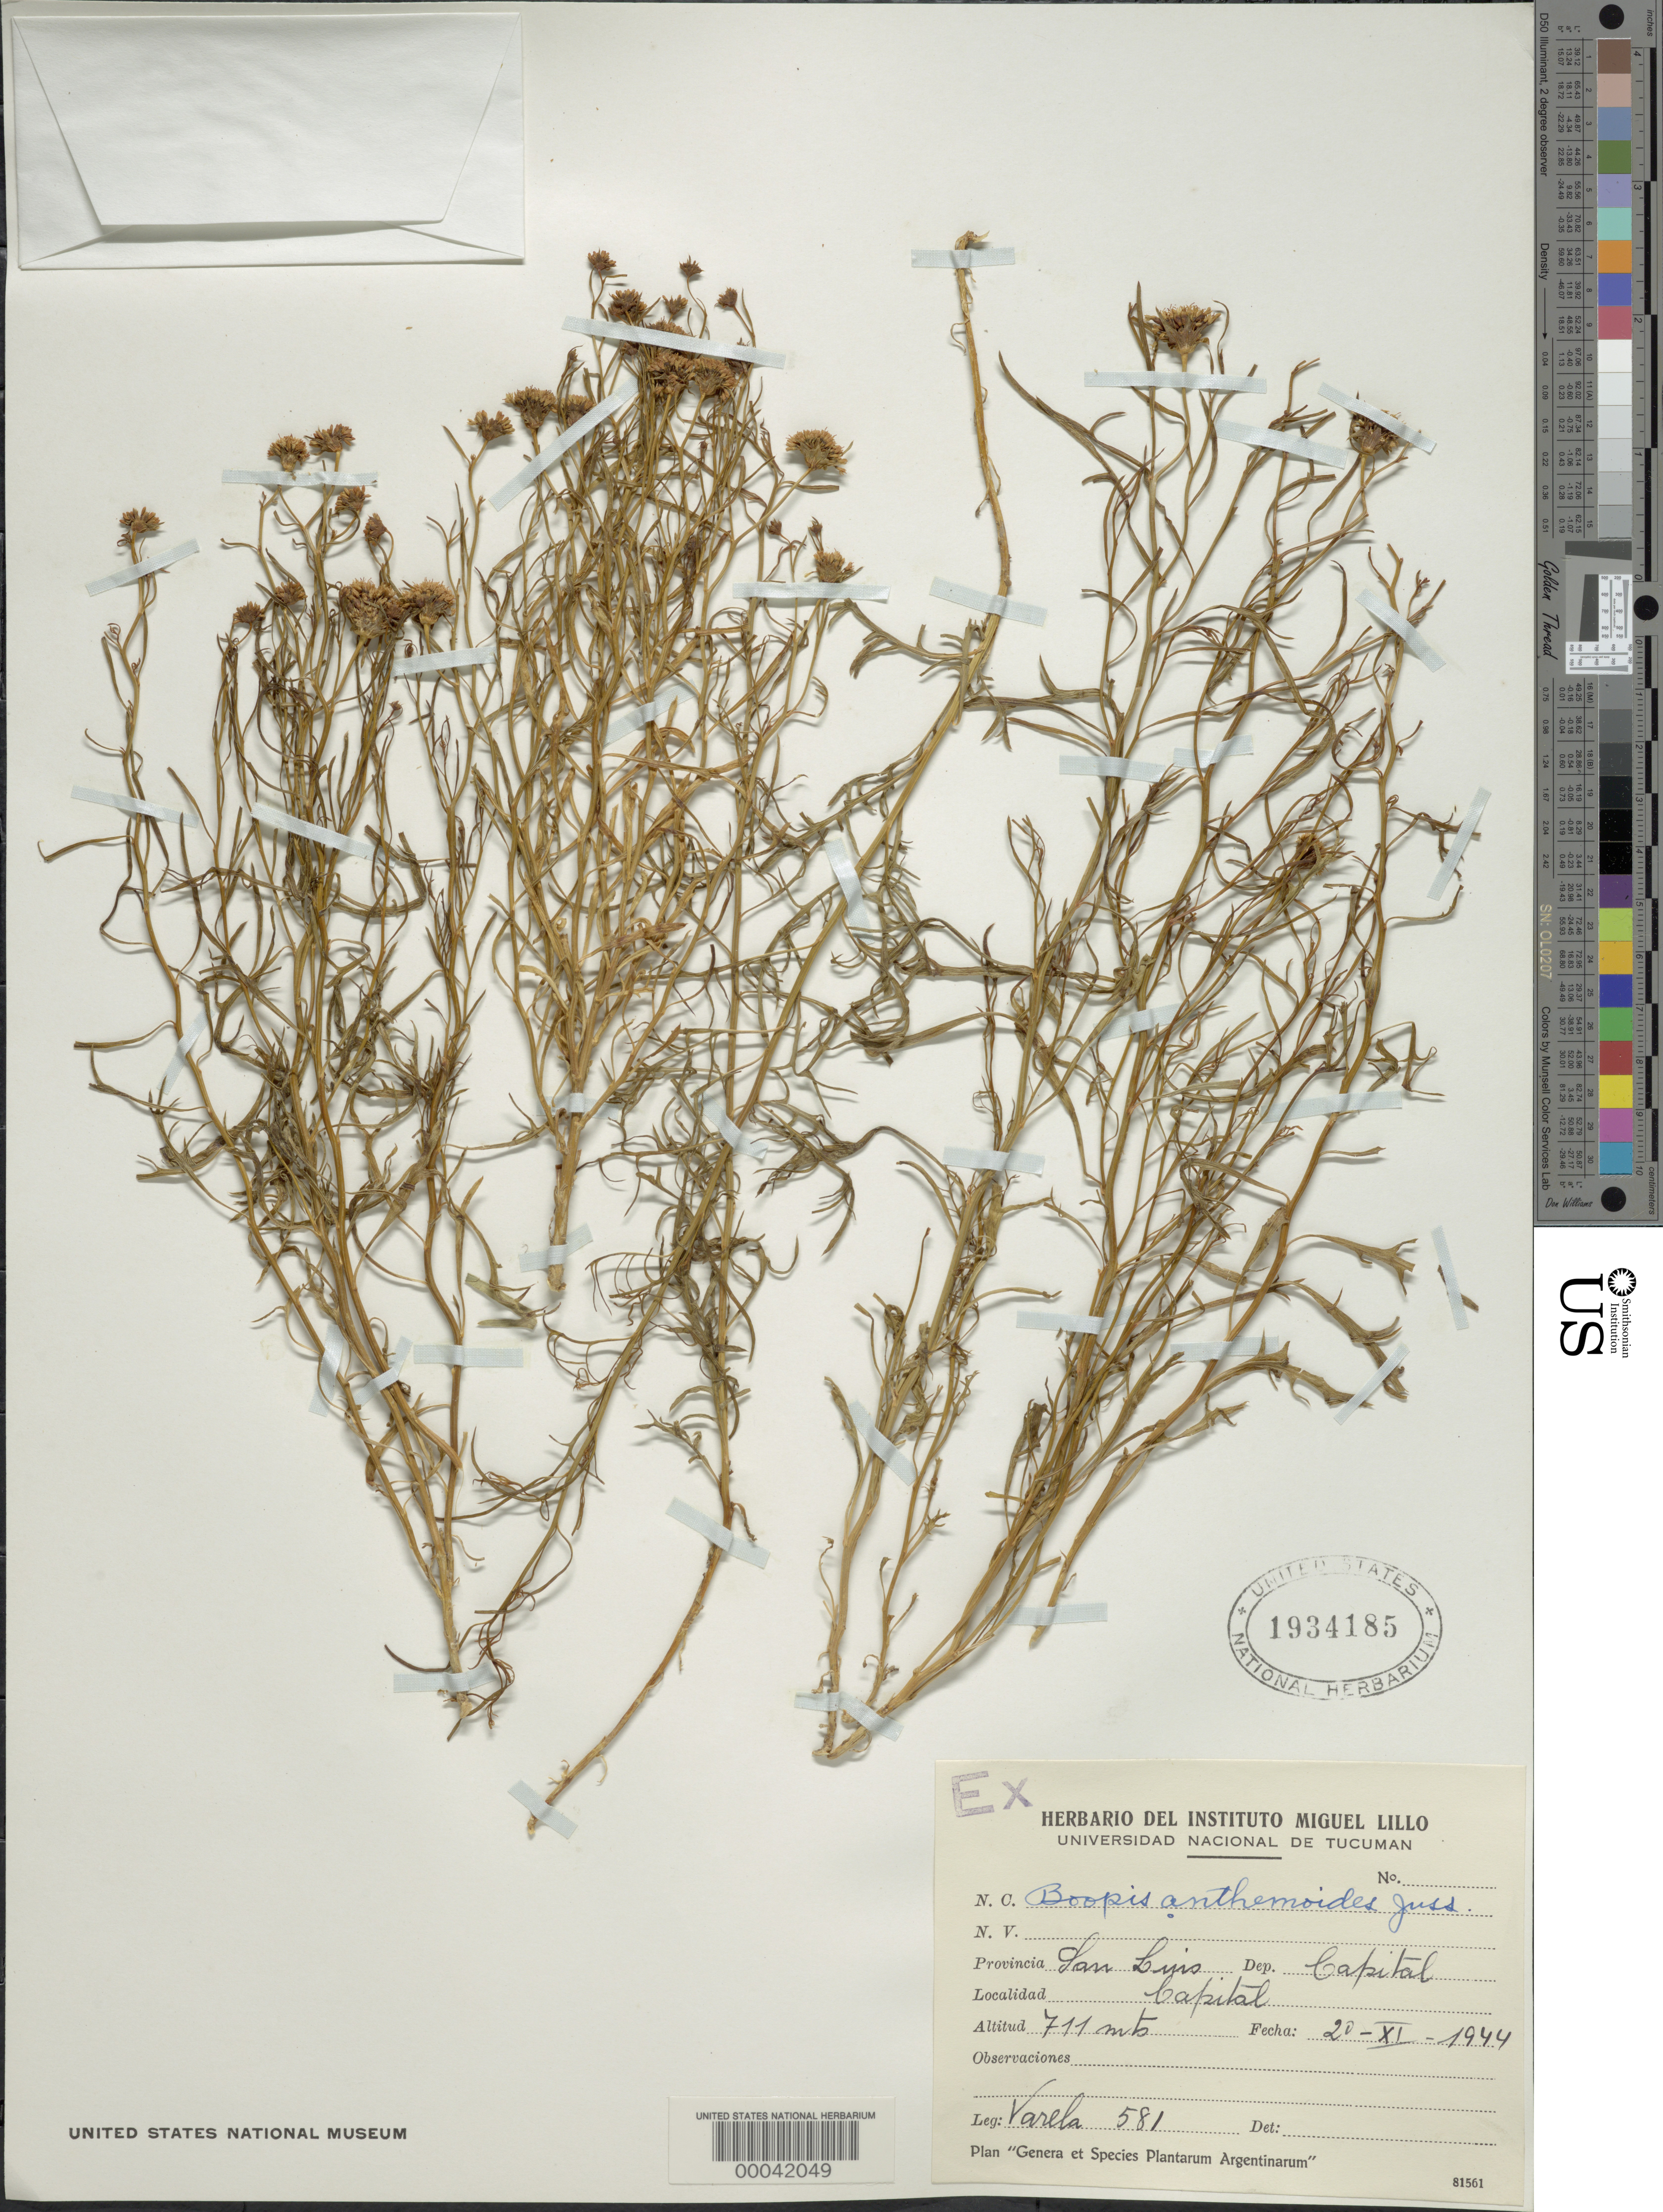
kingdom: Plantae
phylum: Tracheophyta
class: Magnoliopsida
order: Asterales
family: Calyceraceae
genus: Boopis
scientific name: Boopis anthemoides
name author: Juss.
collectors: G. Varela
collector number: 581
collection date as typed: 20 Nov 1944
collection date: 1944-11-20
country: Argentina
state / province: San Luis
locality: Capital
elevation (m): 711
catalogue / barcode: US 1934185